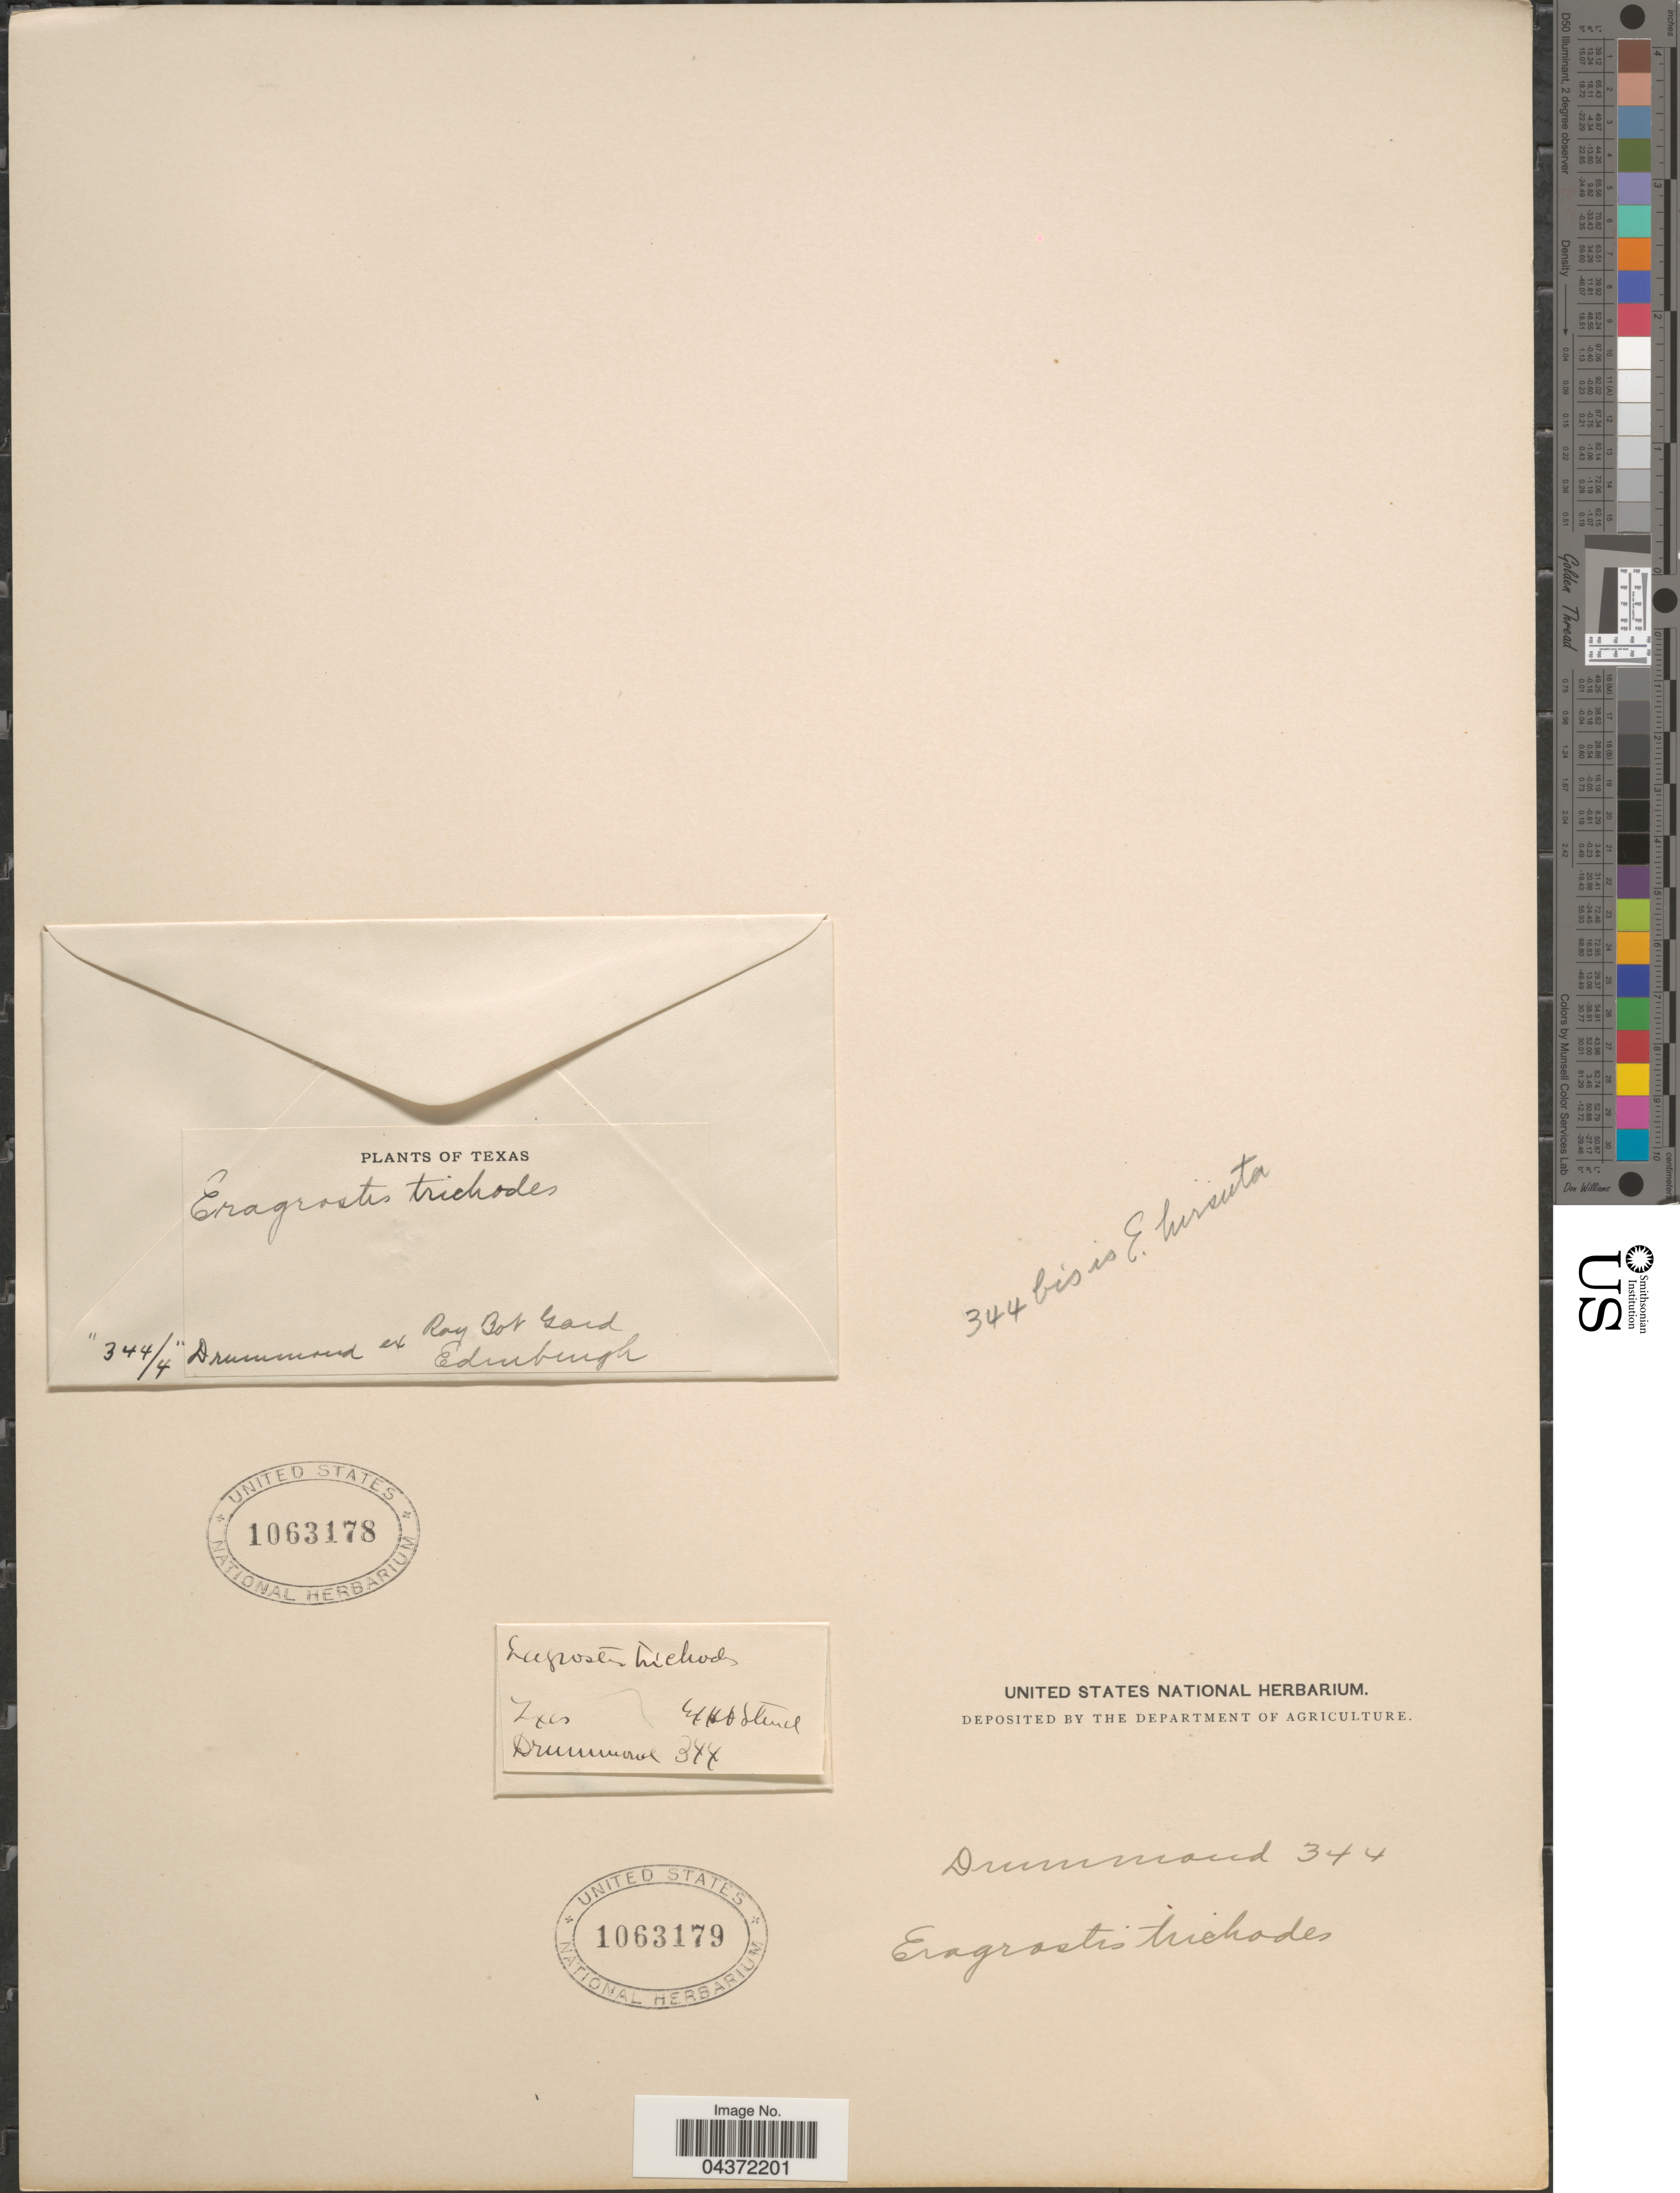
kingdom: Plantae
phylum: Tracheophyta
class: Liliopsida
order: Poales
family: Poaceae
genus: Eragrostis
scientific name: Eragrostis trichodes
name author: (Nutt.) Alph. Wood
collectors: -. Drummond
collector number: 344/4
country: United States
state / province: Texas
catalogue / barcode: US 1063178